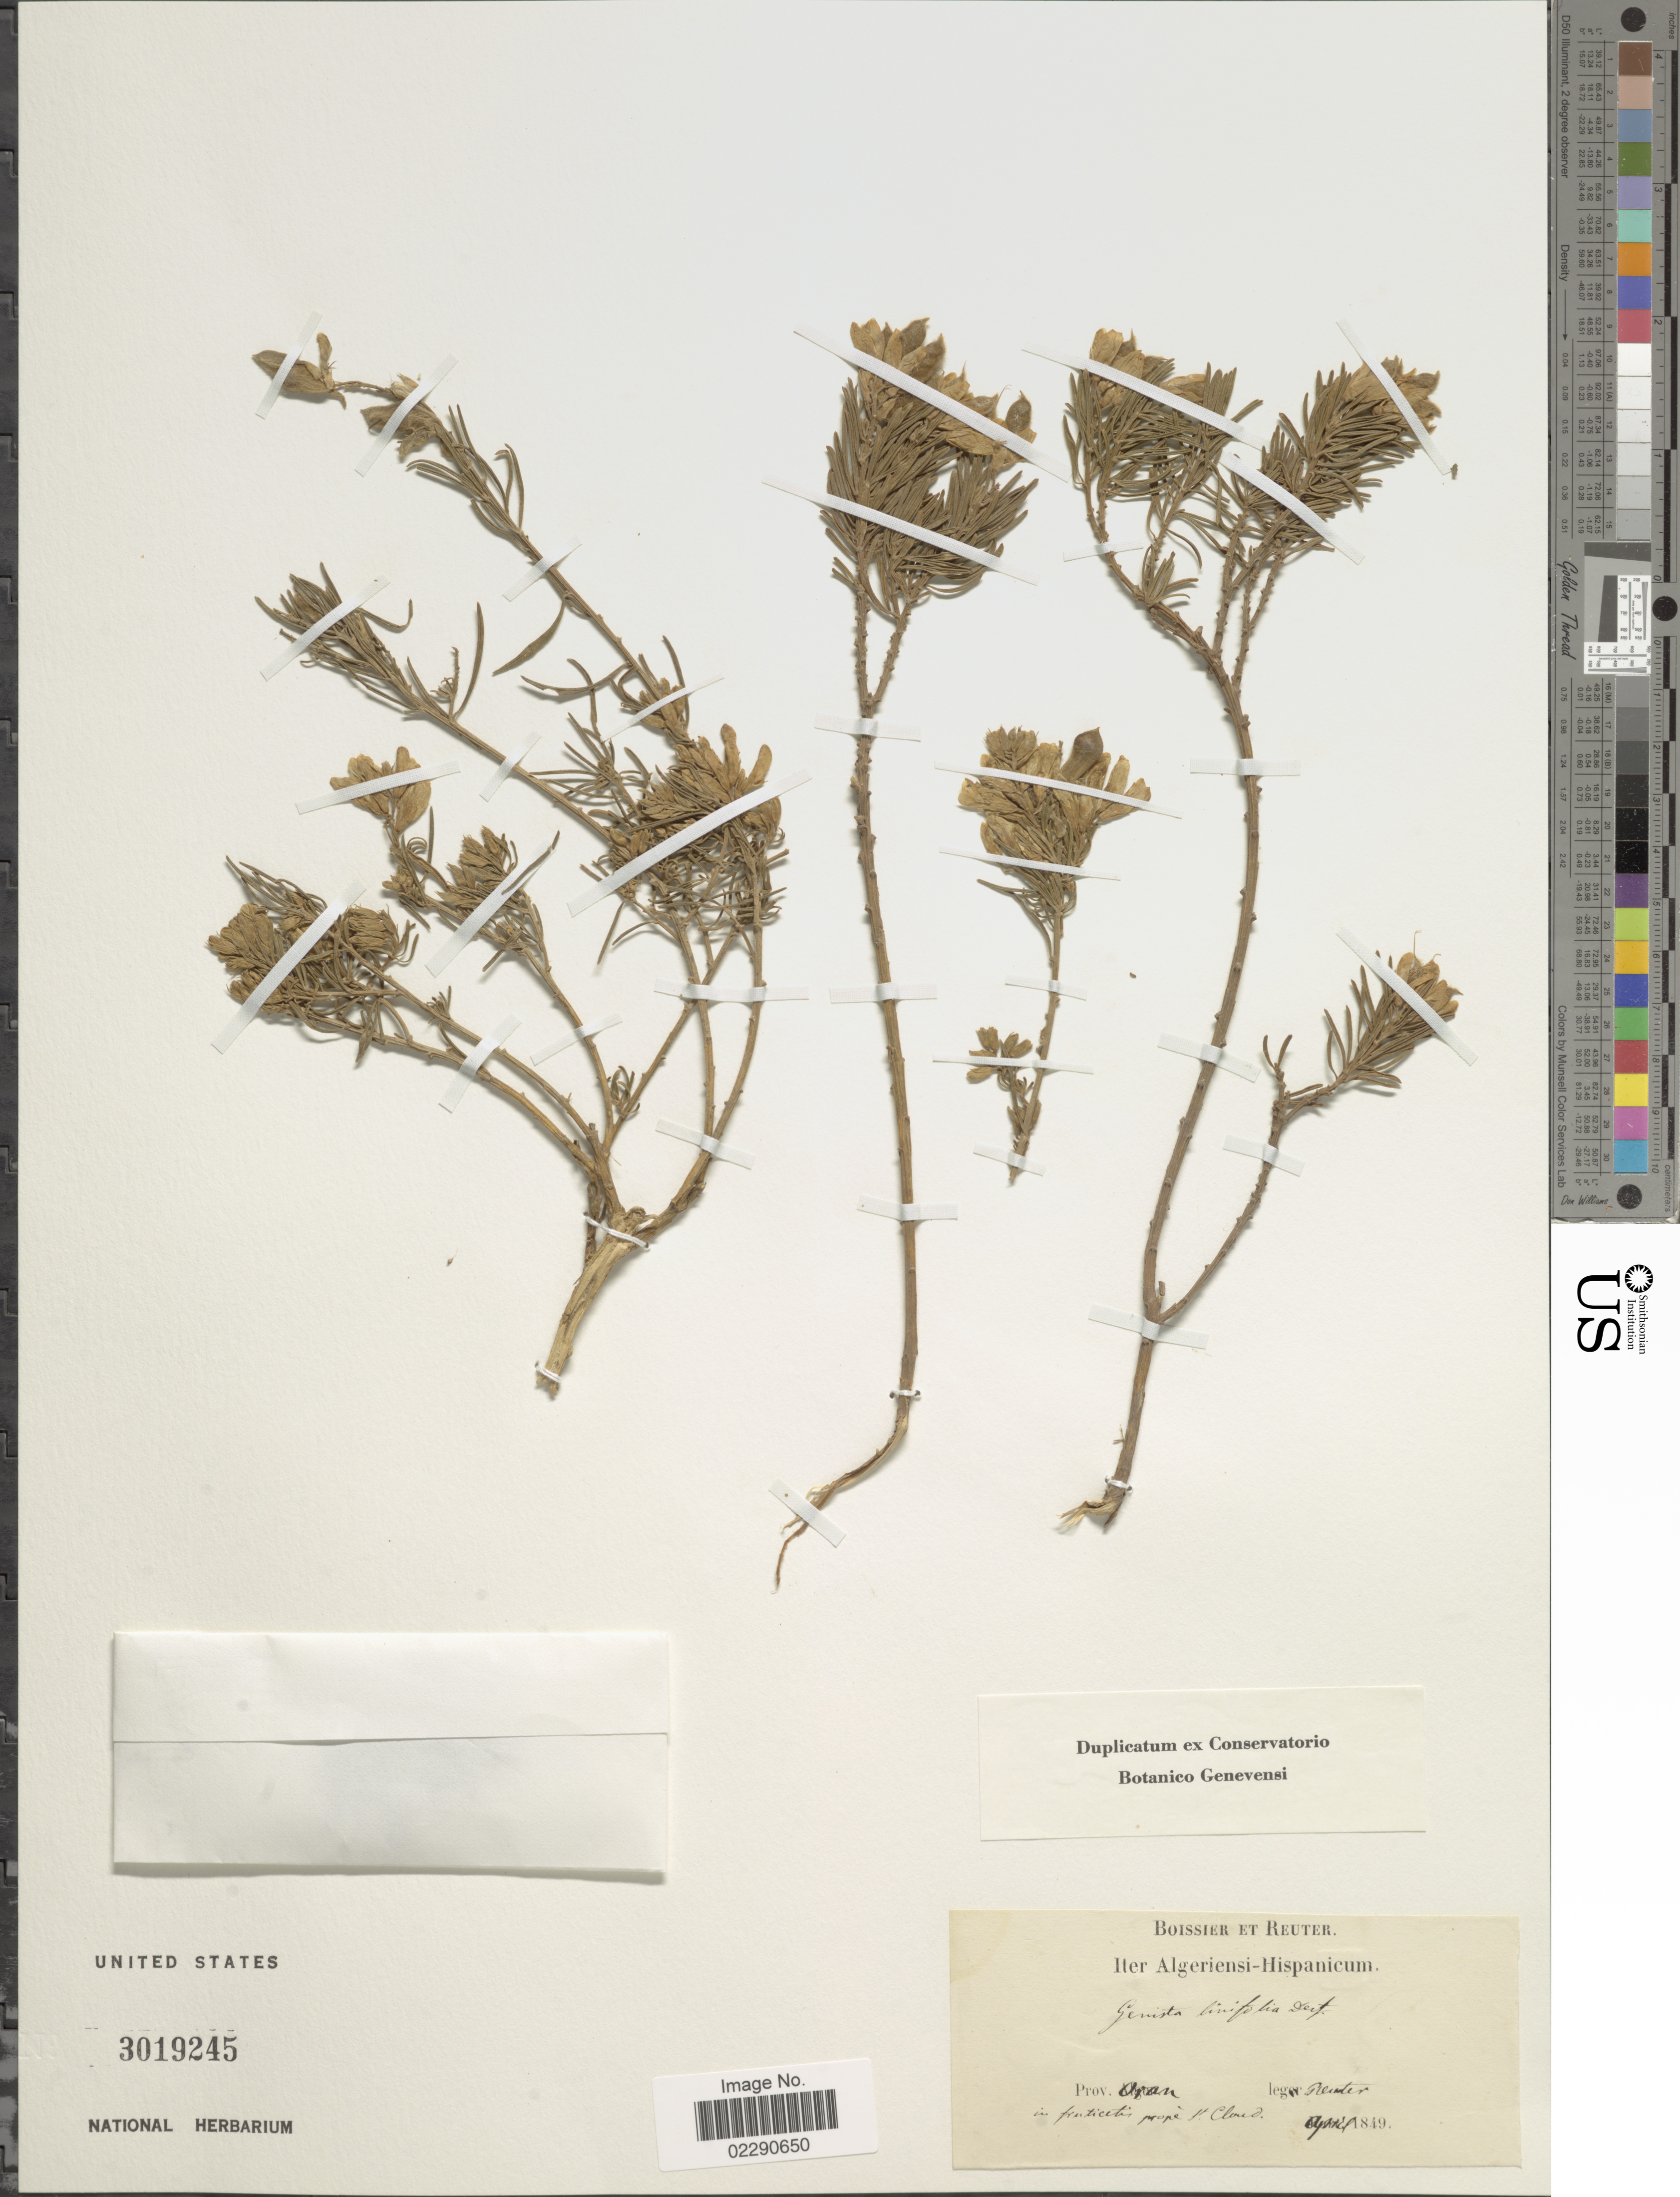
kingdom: Plantae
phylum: Tracheophyta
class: Magnoliopsida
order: Fabales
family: Fabaceae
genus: Genista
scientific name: Genista linifolia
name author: L.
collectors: -. Reuter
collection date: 1849-04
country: Algeria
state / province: Oran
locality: Prope St. Cloud.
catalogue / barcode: US 3019245